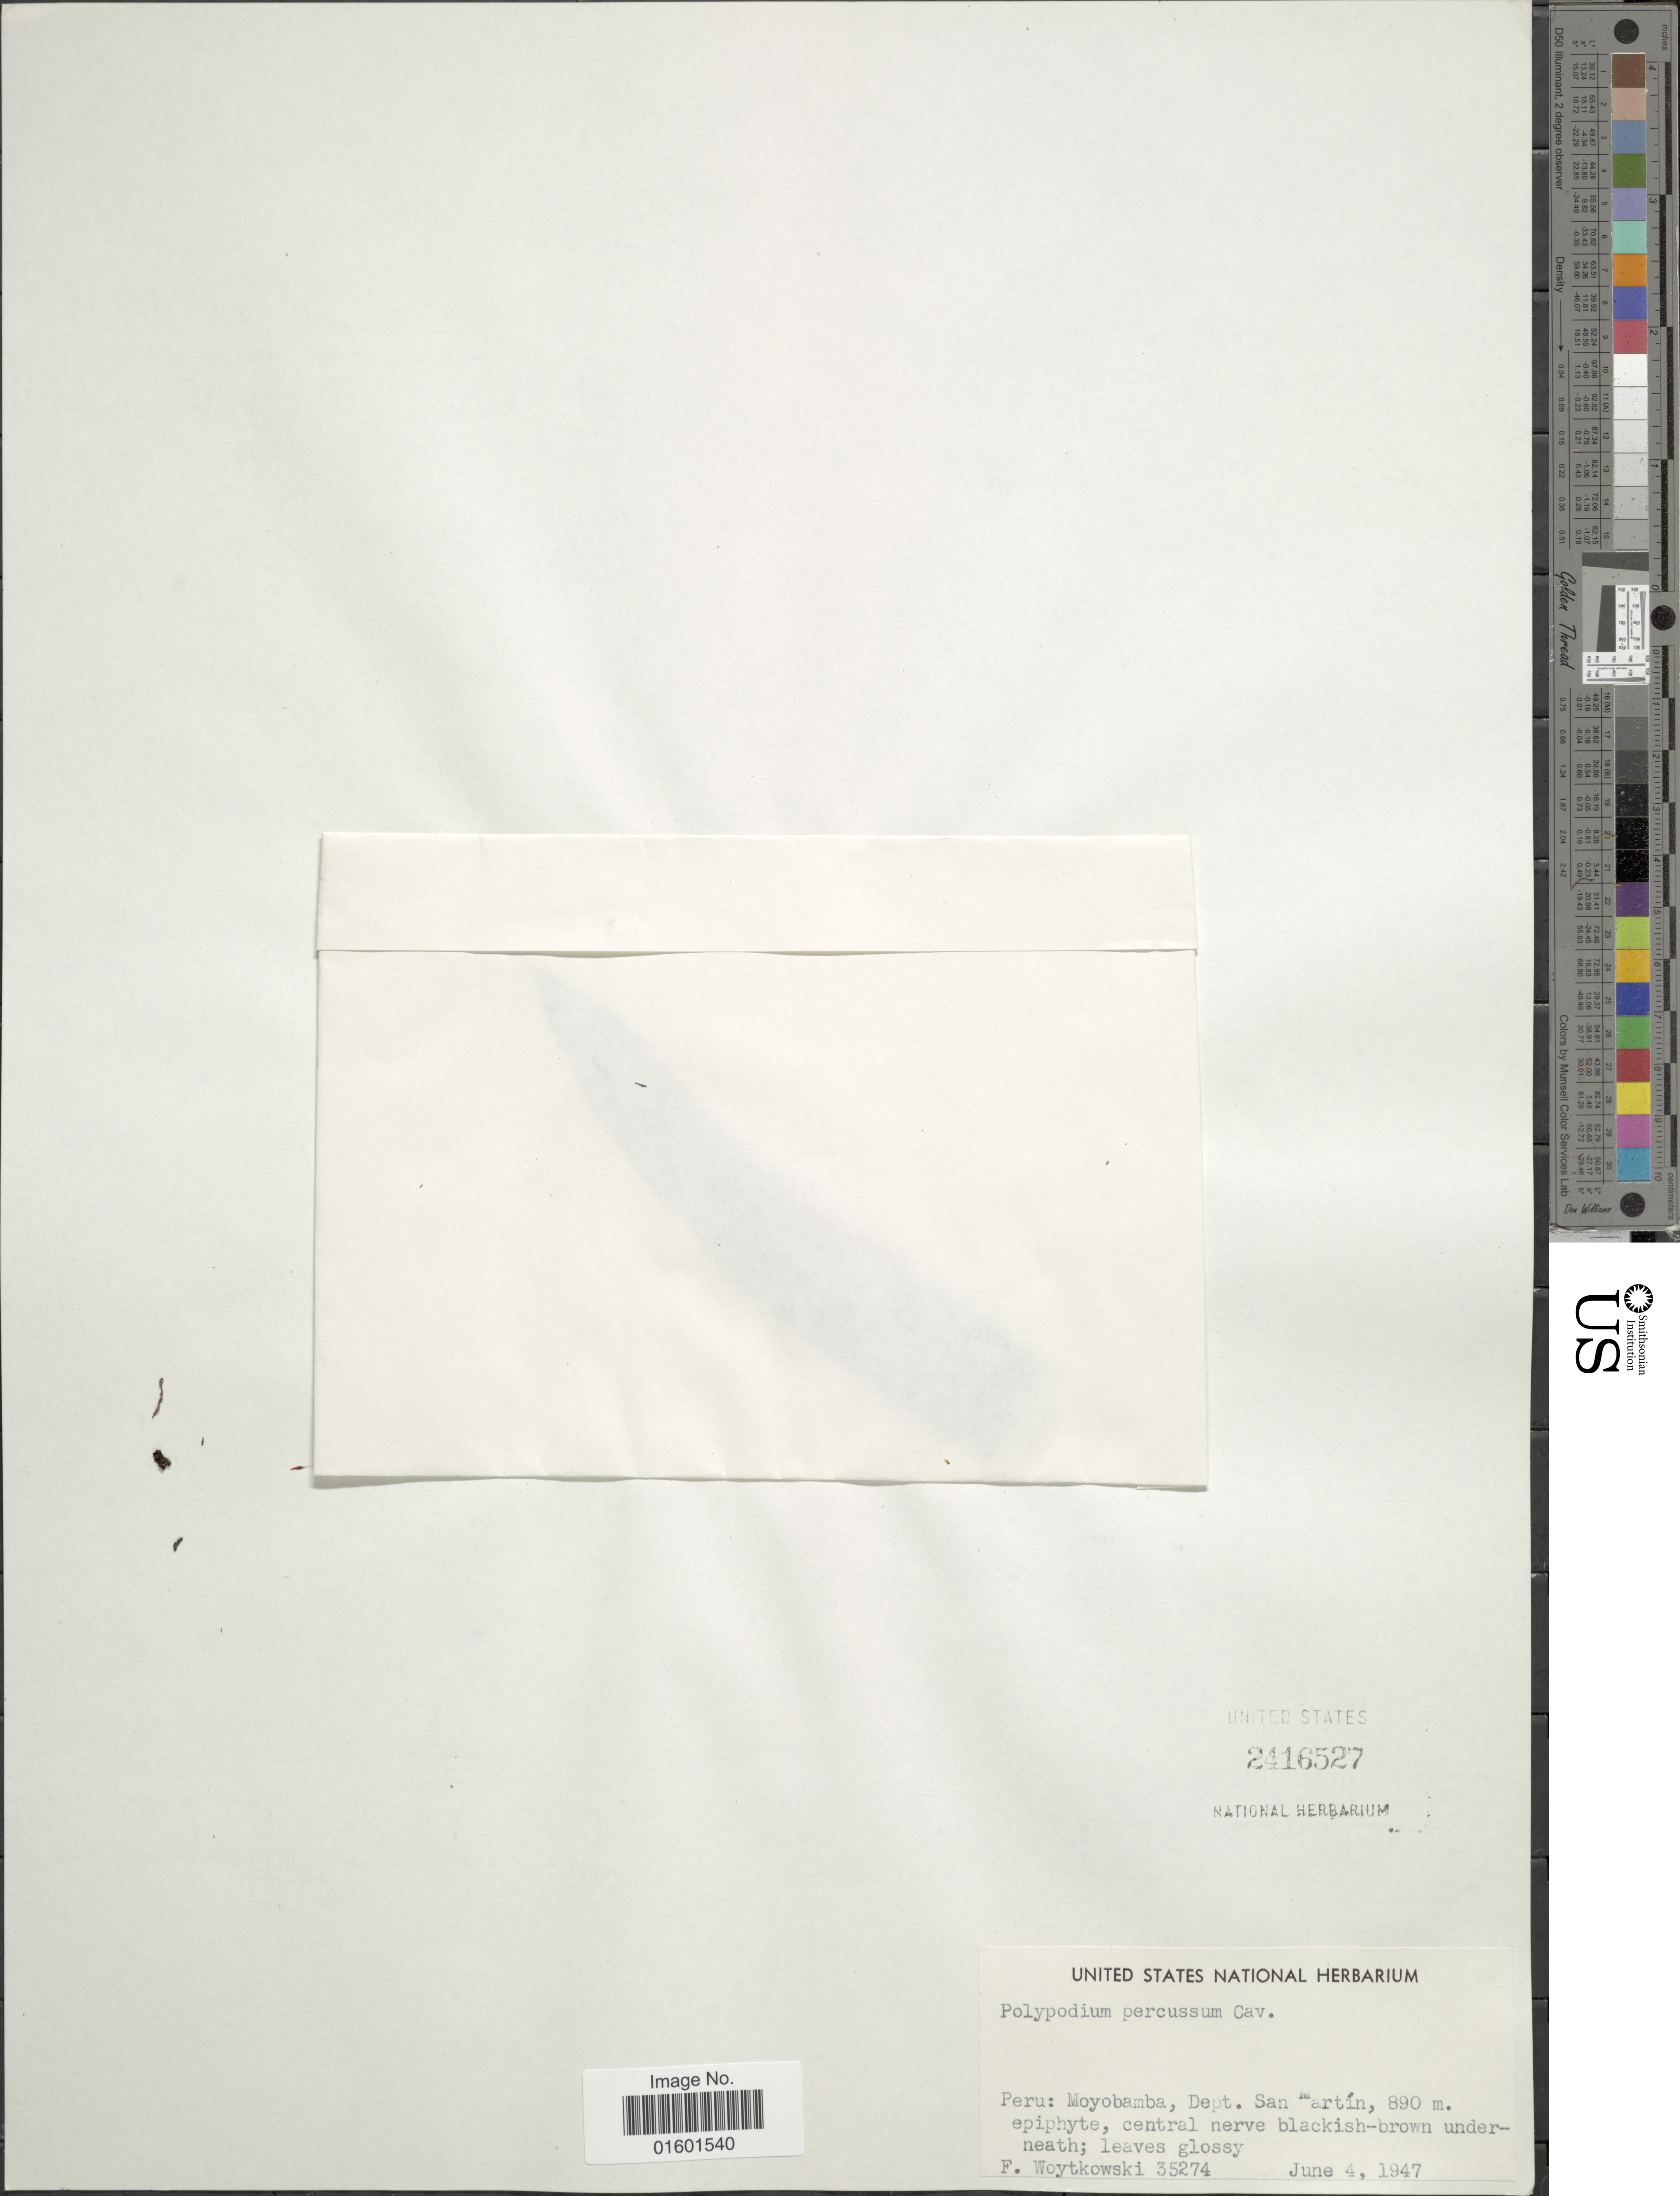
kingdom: Plantae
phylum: Tracheophyta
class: Polypodiopsida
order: Polypodiales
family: Polypodiaceae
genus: Microgramma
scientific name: Microgramma percussa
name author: (Cav.) de la Sota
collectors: F. Woytkowski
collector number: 35274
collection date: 1947-06-04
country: Peru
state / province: San Martín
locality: Moyobamba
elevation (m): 890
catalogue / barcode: US 2416527